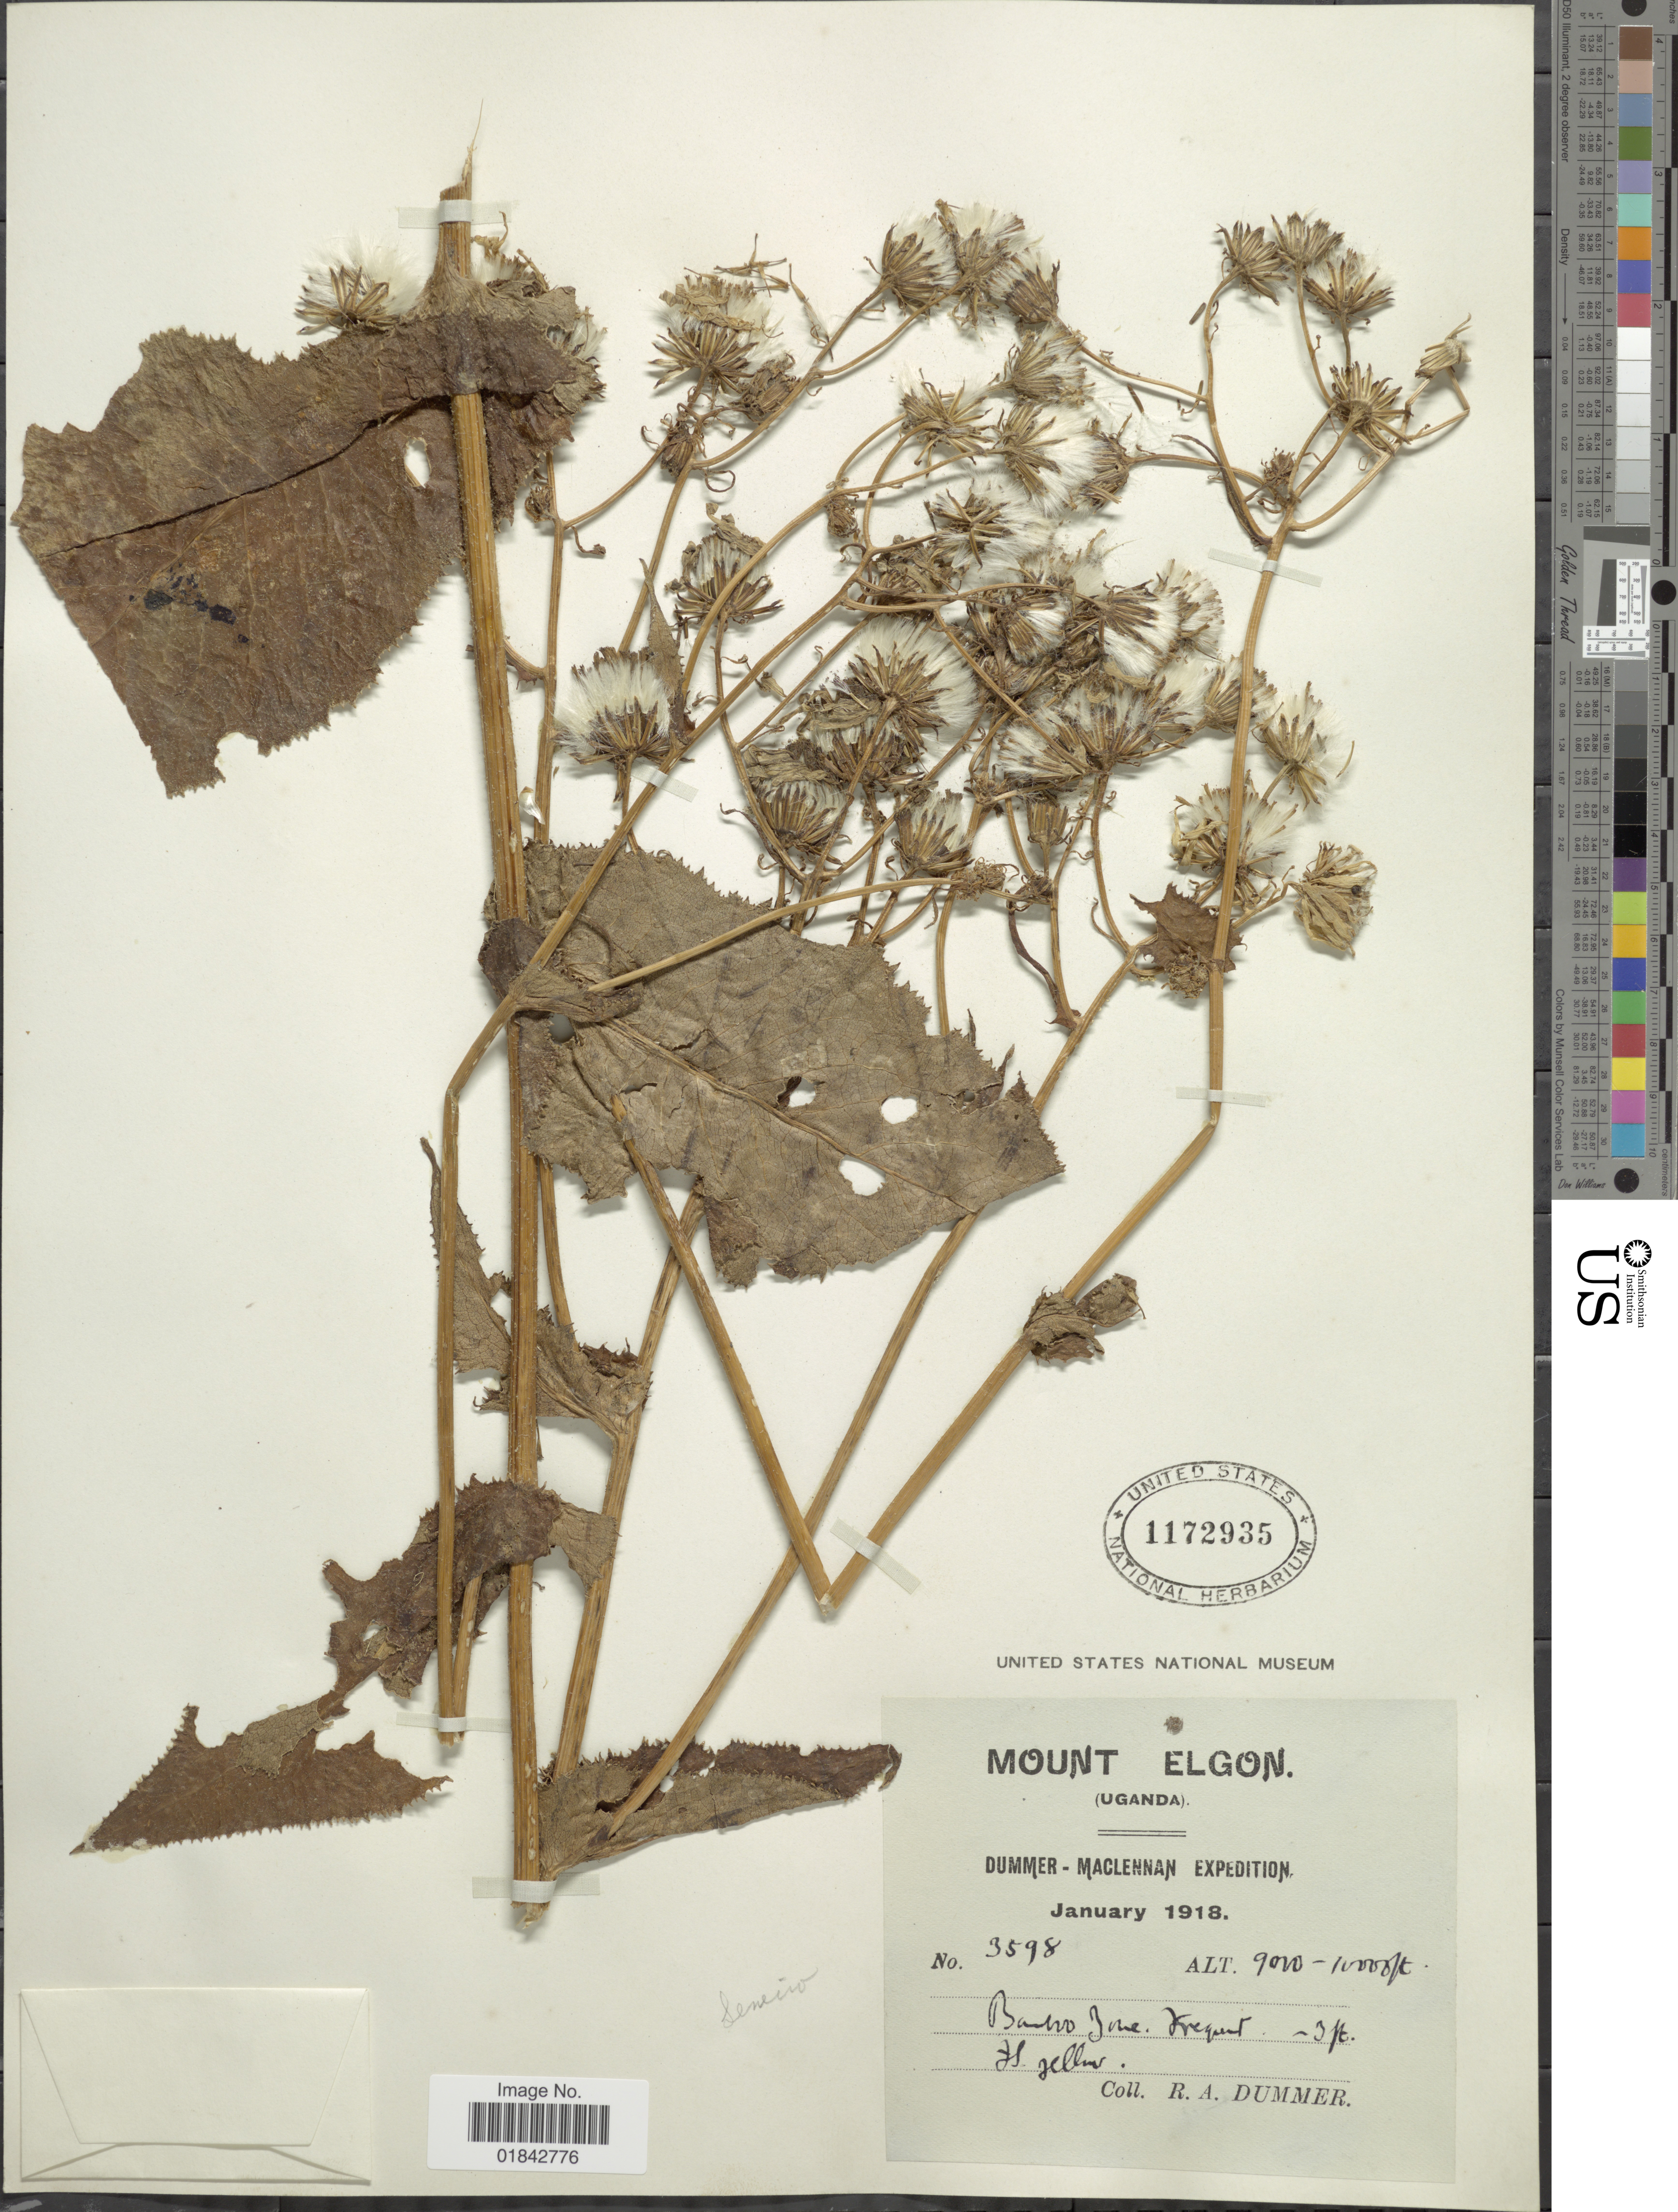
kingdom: Plantae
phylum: Tracheophyta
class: Magnoliopsida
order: Asterales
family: Asteraceae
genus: Senecio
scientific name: Senecio sp.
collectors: R. Dümmer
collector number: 3598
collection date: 1918-01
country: Uganda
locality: Mount Elgon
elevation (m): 2743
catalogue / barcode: US 1172935